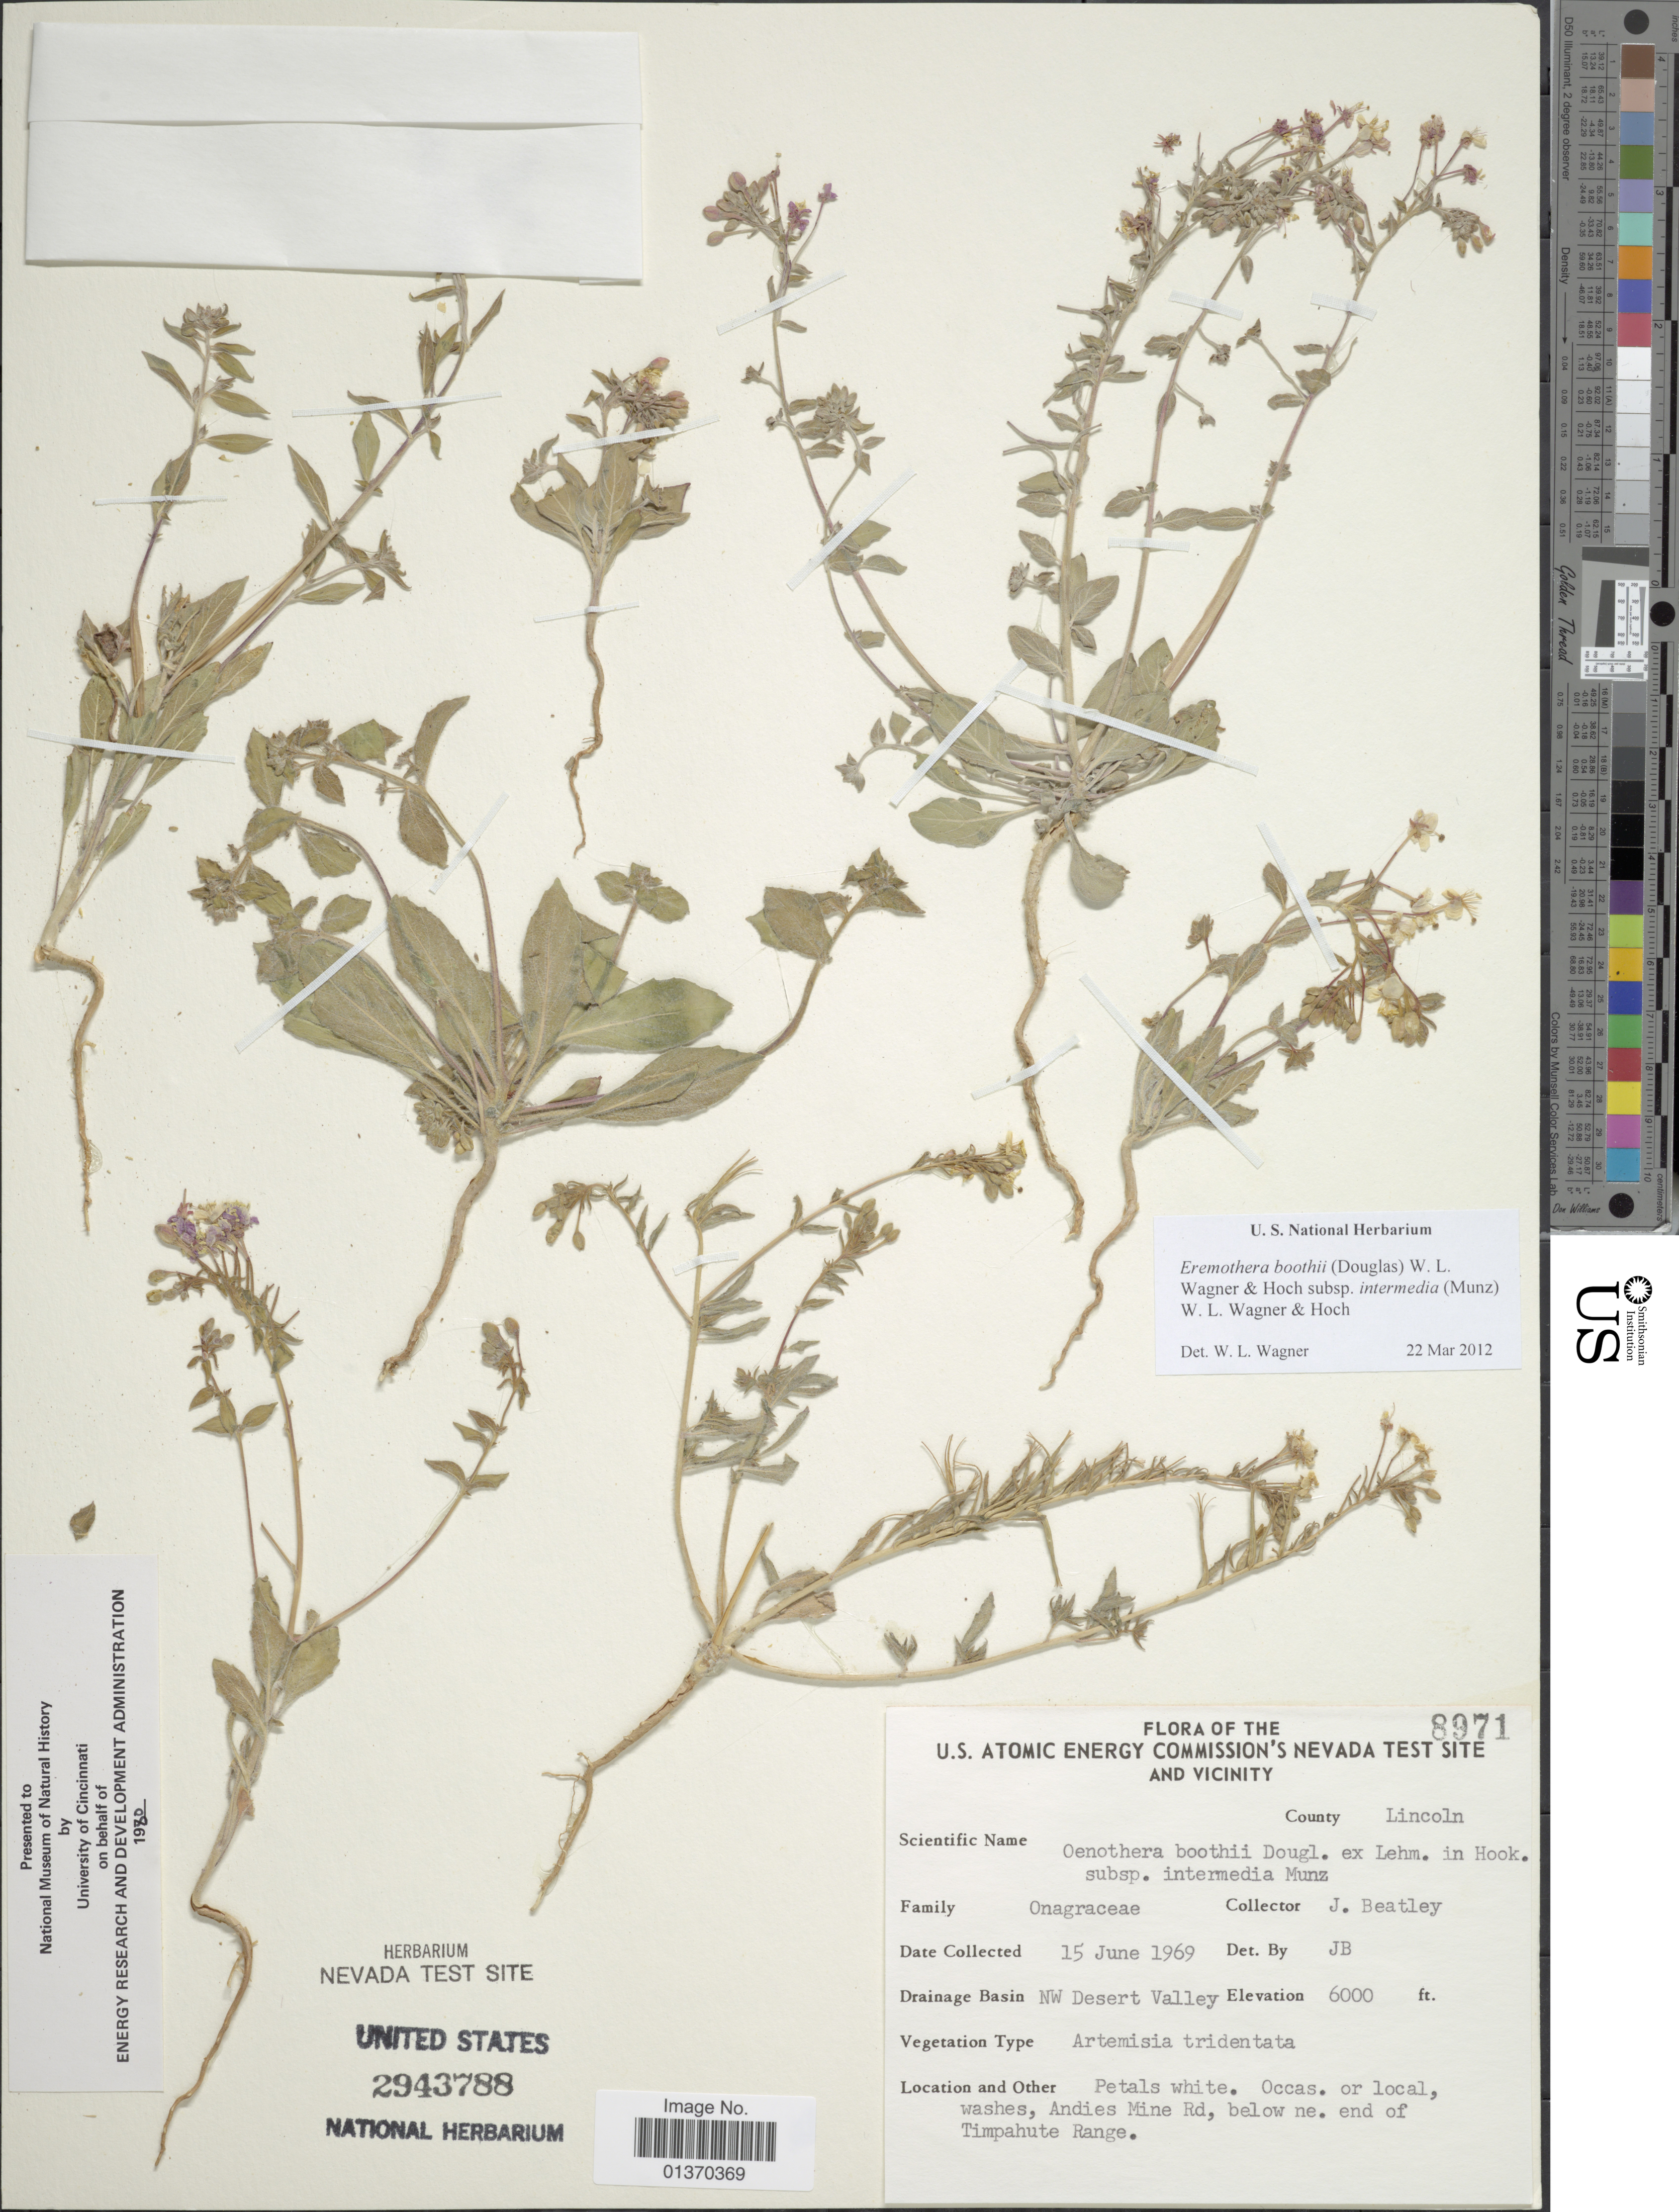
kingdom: Plantae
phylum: Tracheophyta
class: Magnoliopsida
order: Myrtales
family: Onagraceae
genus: Eremothera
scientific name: Eremothera boothii subsp. intermedia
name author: (Munz) W.L. Wagner & Hoch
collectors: J. C. Beatley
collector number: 8971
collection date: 1969-06-15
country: United States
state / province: Nevada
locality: U. S. Atomic Energy Commission's Nevada Test Site and Vicinity, NW Desert Valley, Andies Mine Rdd, below ne. end of Timpahute Range. County Lincoln.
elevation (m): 1829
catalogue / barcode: US 2943788